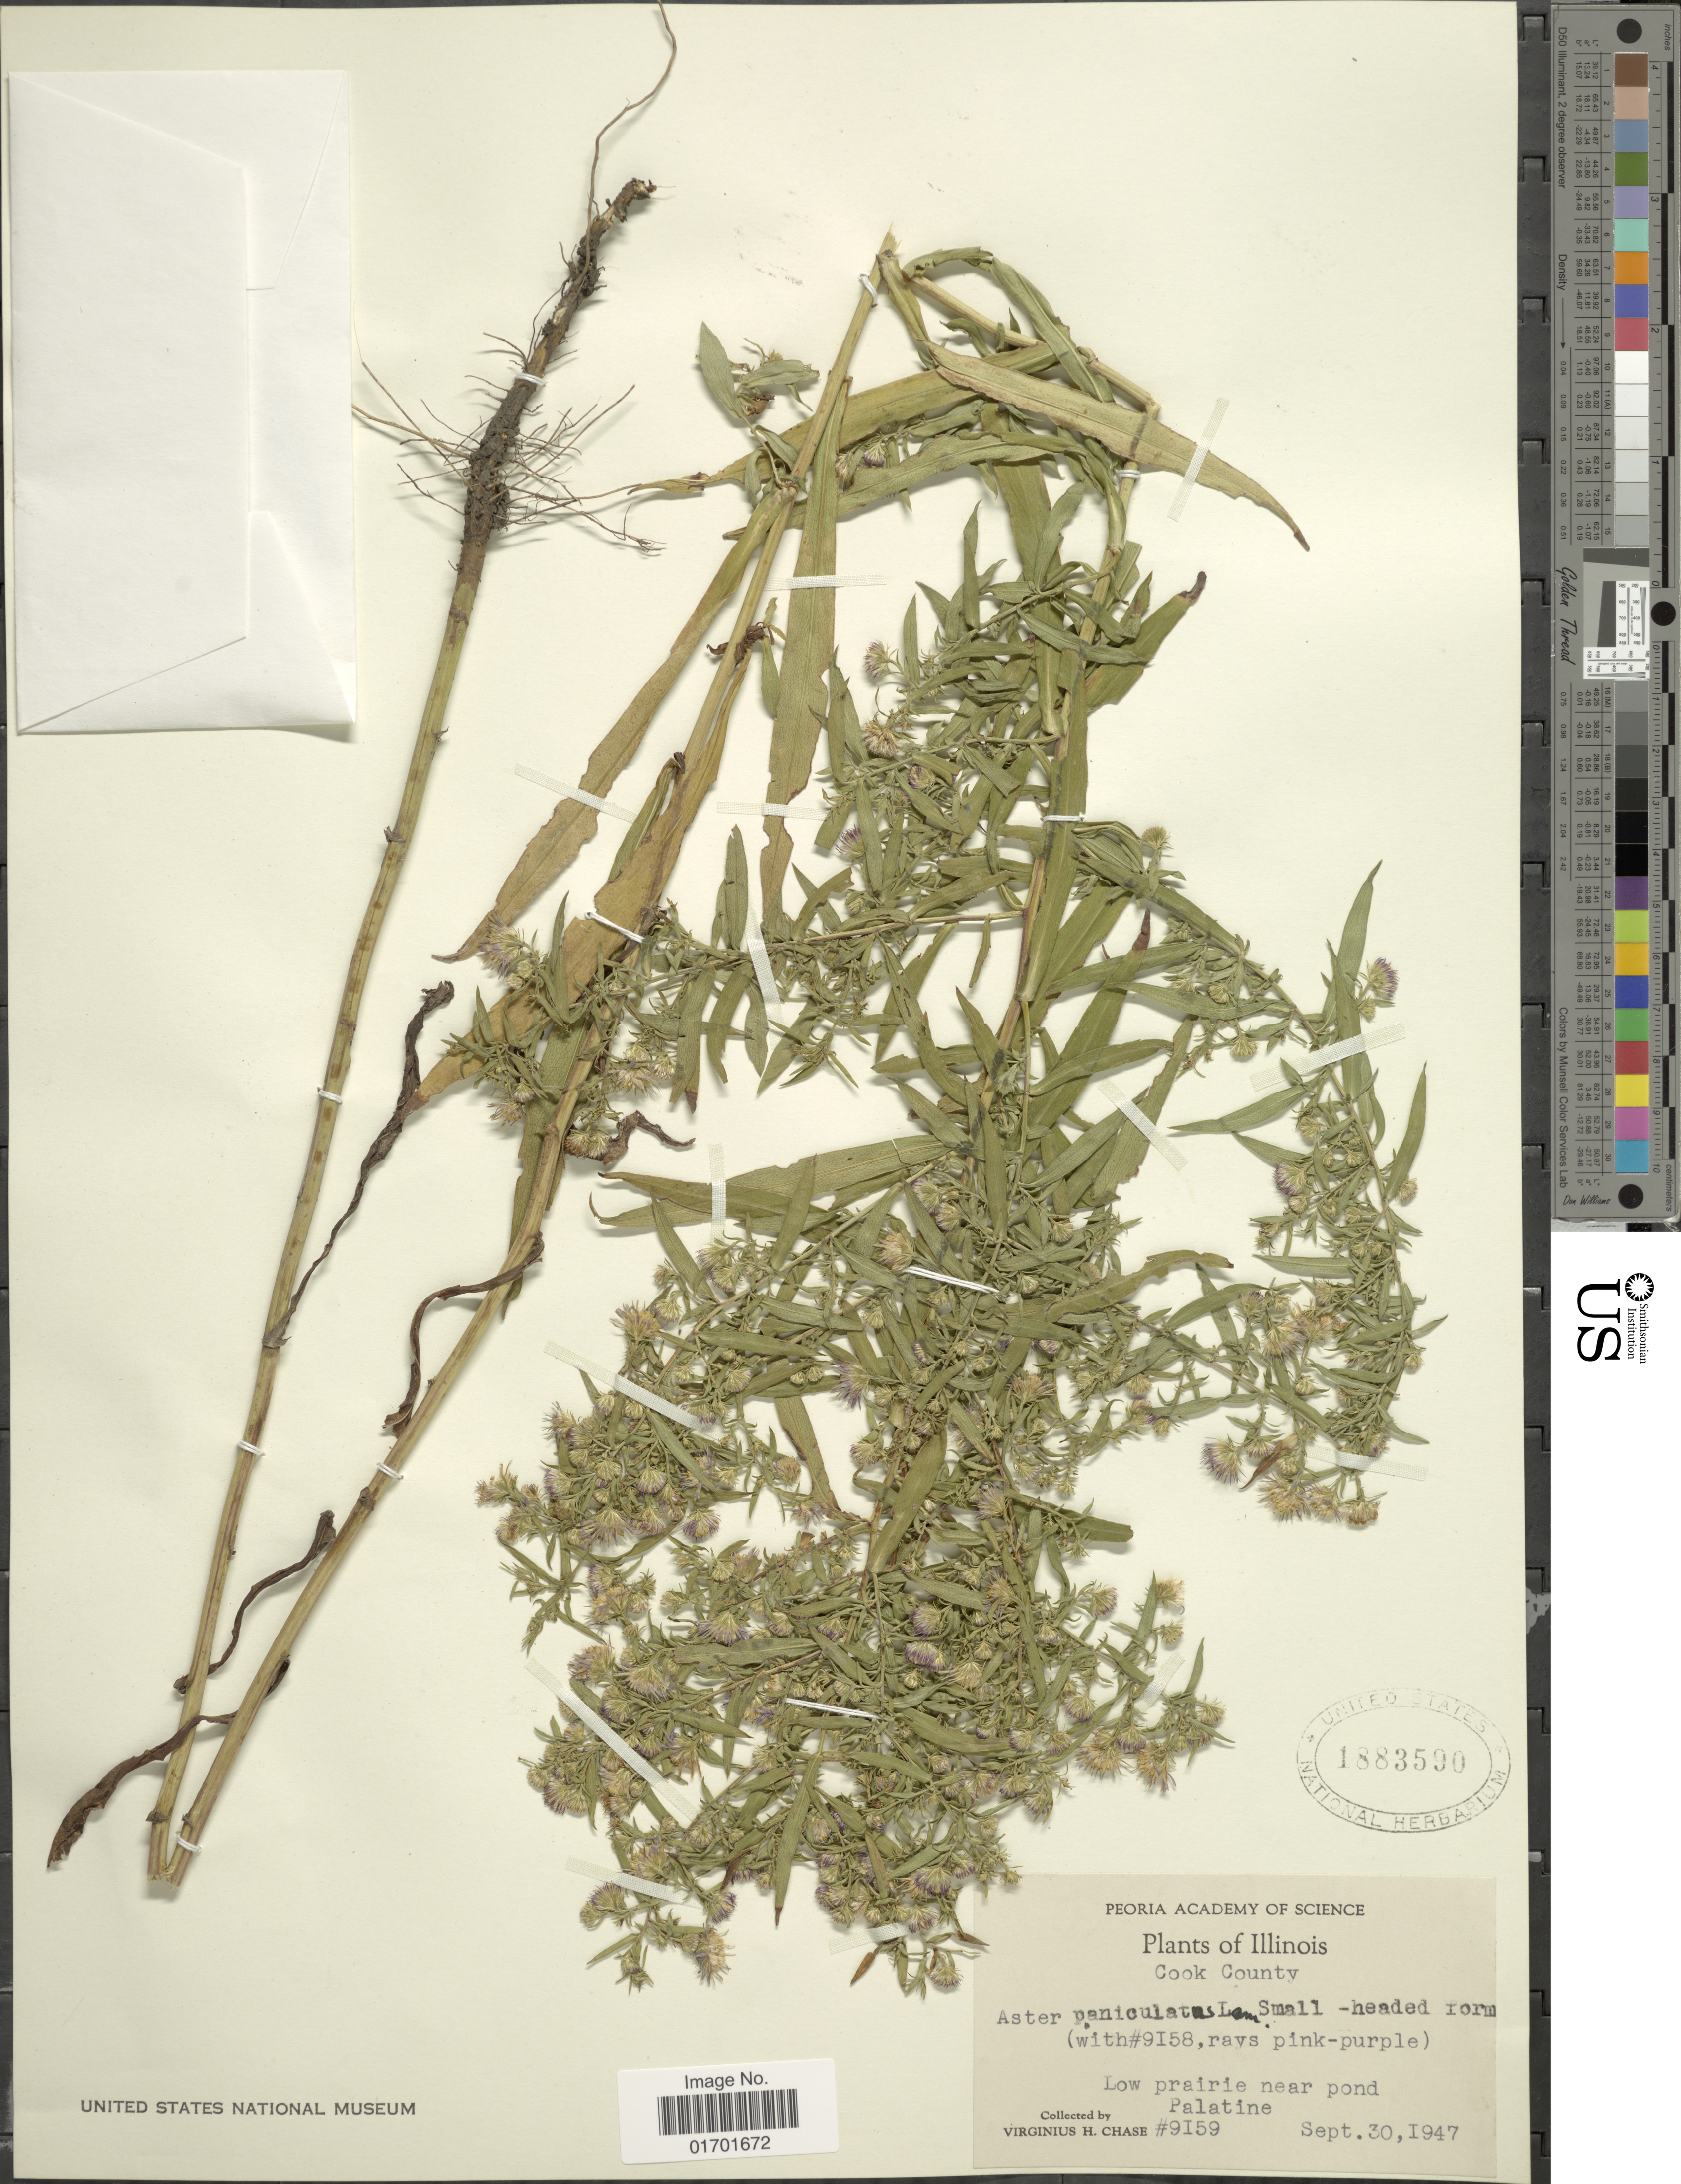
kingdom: Plantae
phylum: Tracheophyta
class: Magnoliopsida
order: Asterales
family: Asteraceae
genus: Symphyotrichum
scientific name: Symphyotrichum lanceolatum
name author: (Willd.) G.L. Nesom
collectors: V. H. Chase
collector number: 9159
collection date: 1947-09-30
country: United States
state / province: Illinois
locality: Cook County, near pond Palatine.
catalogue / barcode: US 1883590